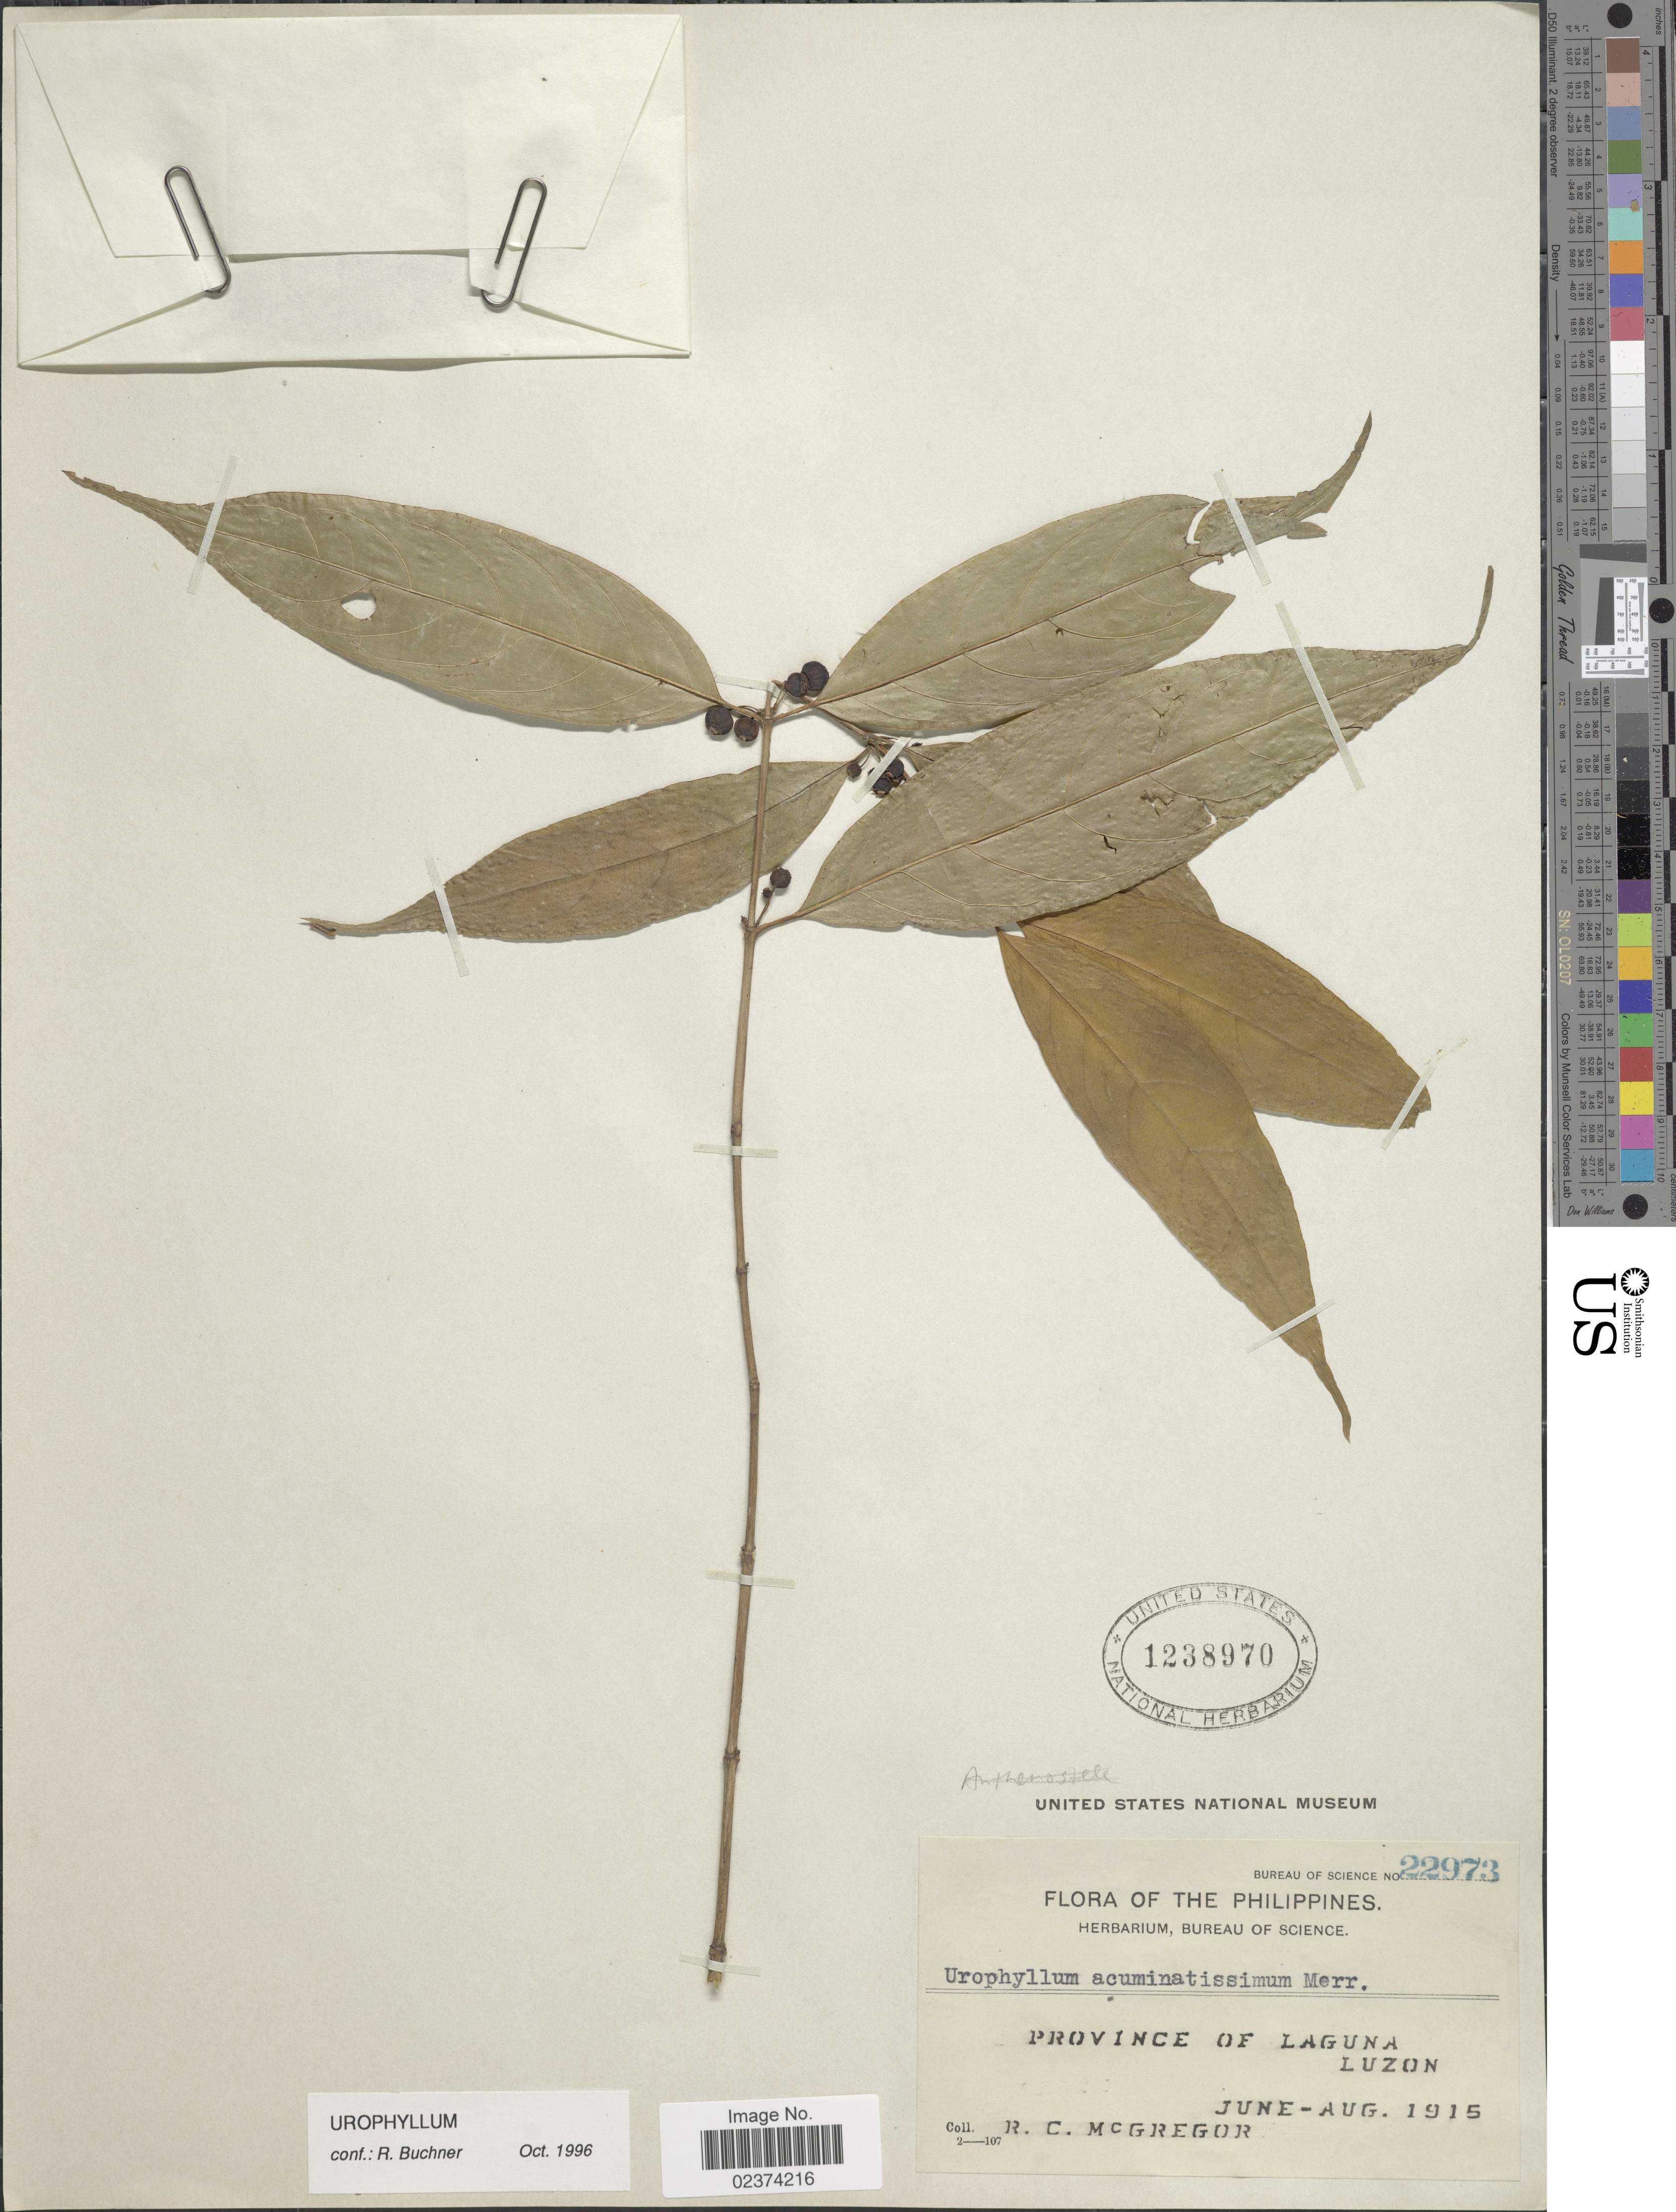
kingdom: Plantae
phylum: Tracheophyta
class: Magnoliopsida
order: Gentianales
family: Rubiaceae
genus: Urophyllum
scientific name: Urophyllum sp.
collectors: R. C. McGregor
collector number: Bureau of Science 22973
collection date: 1915-06/1915-08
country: Philippines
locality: Province of Laguna, Luzon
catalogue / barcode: US 1238970